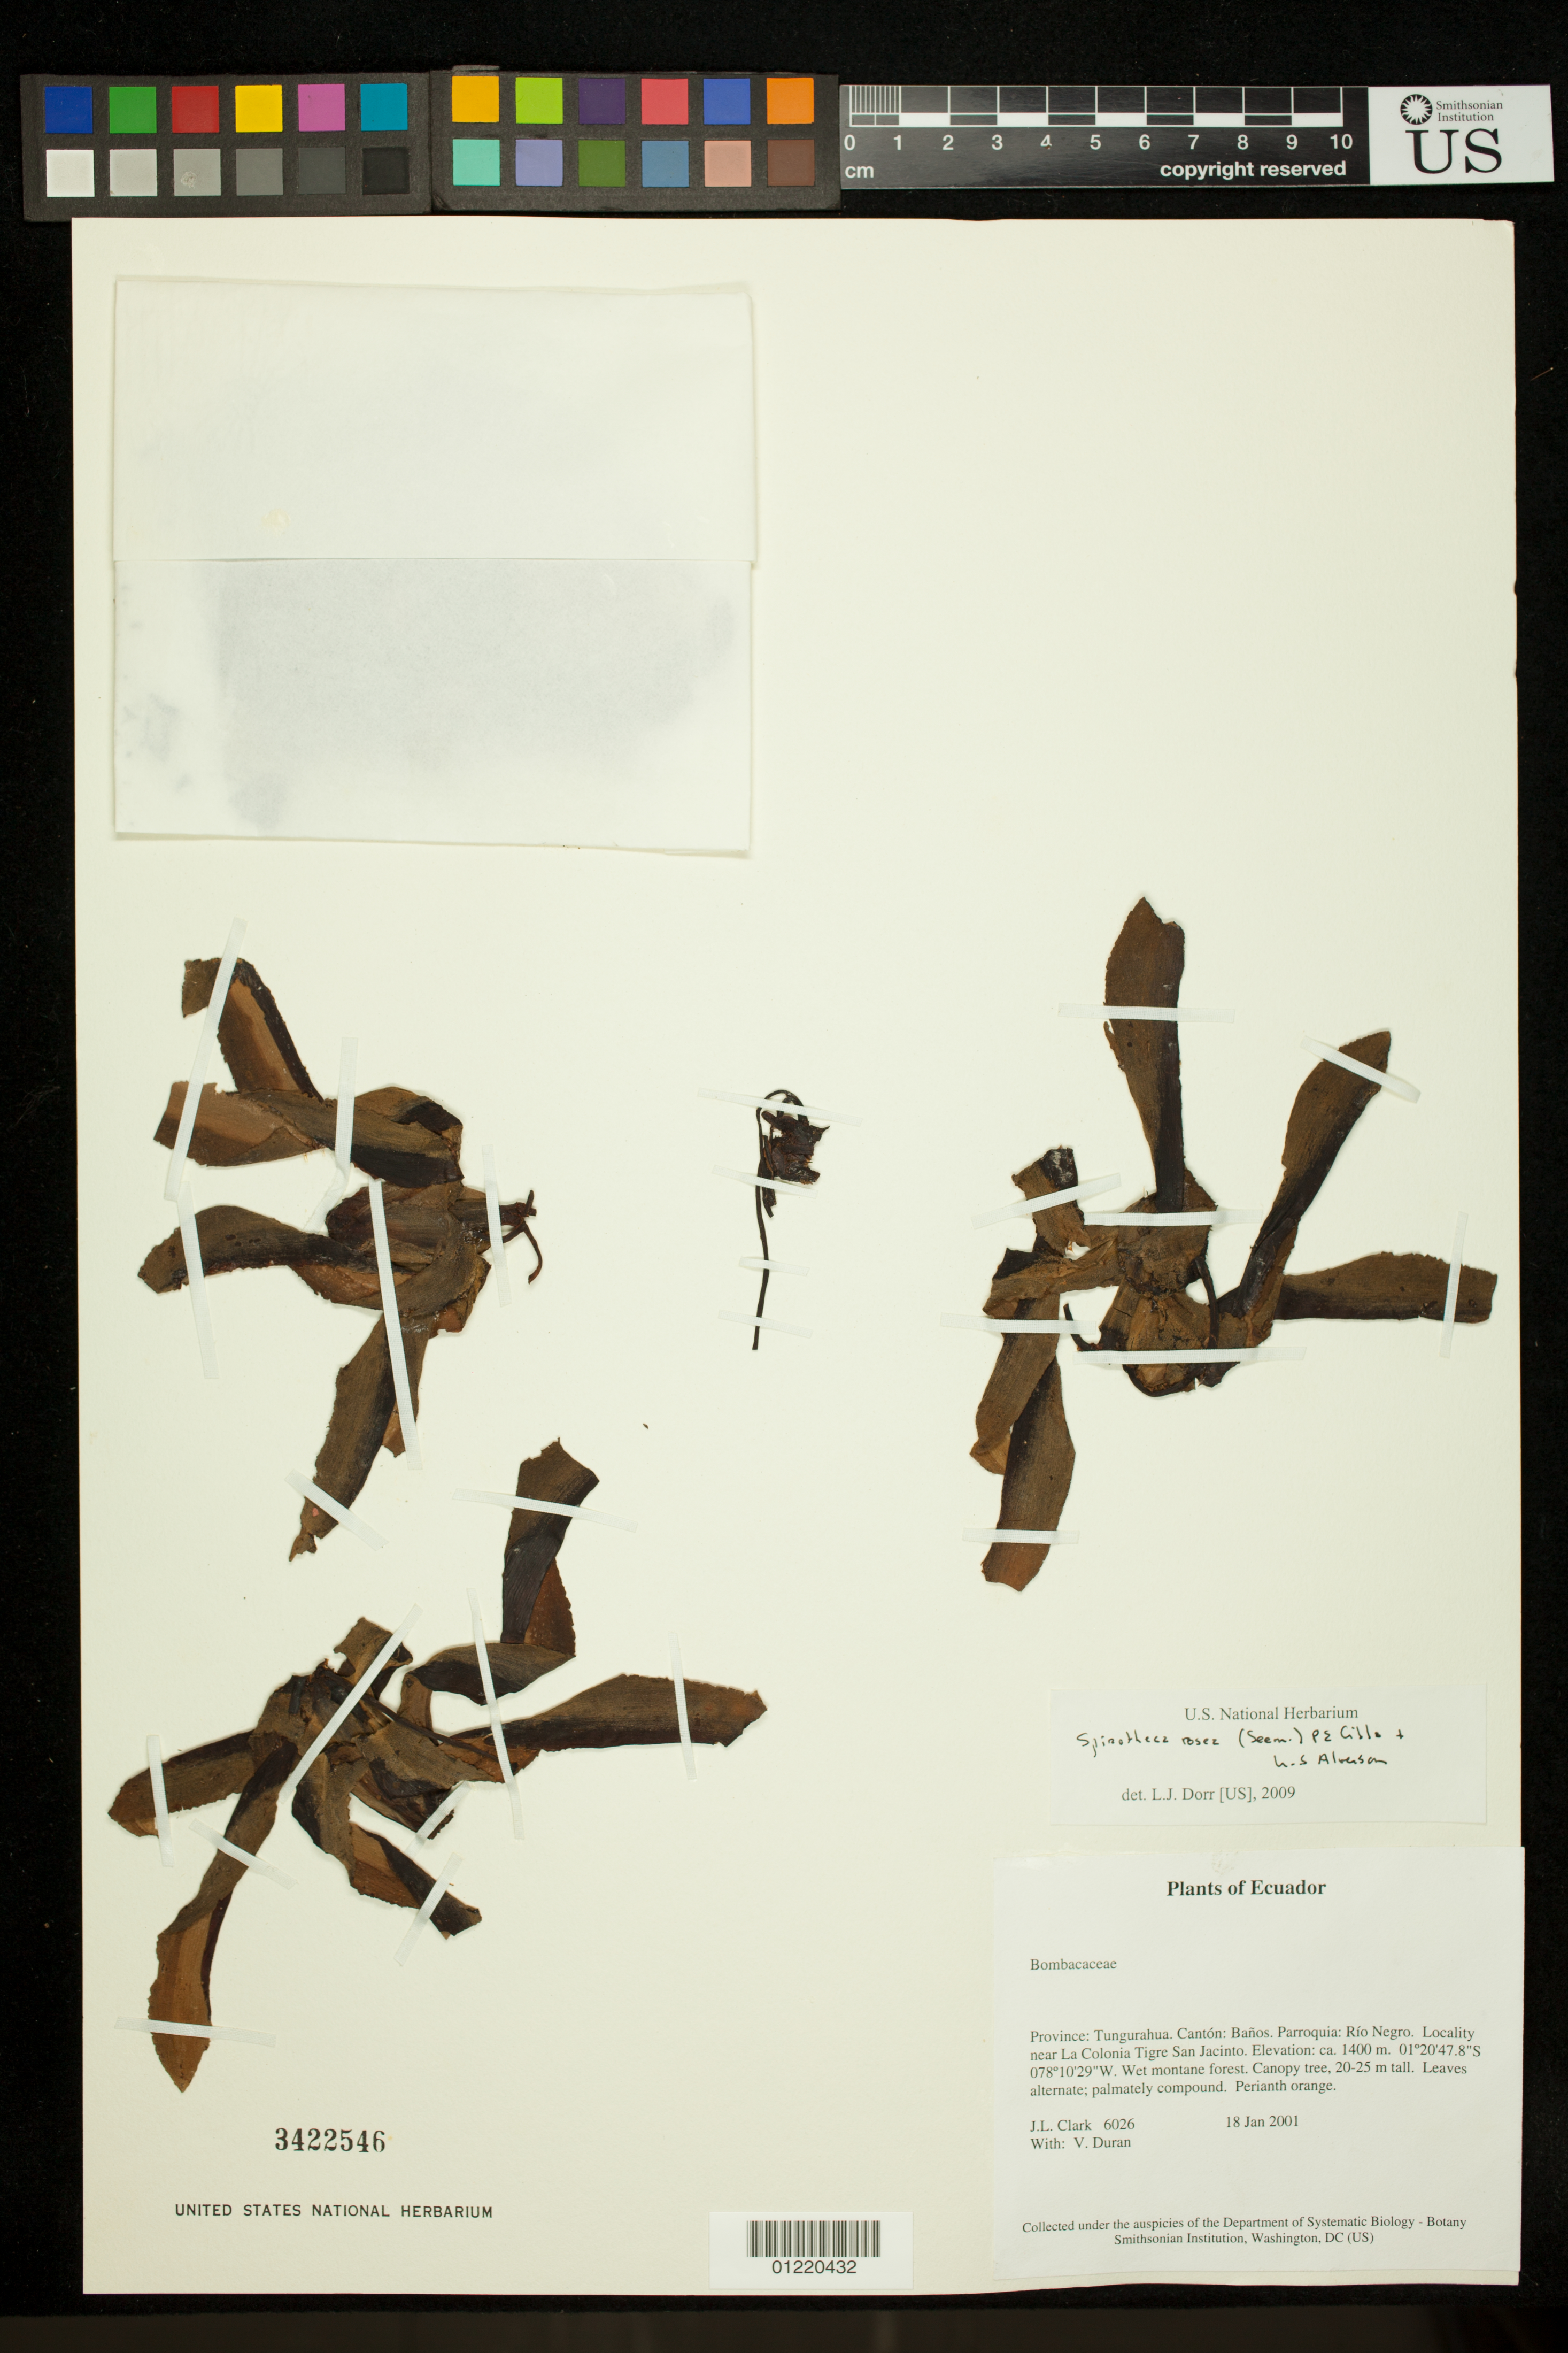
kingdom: Plantae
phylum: Tracheophyta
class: Magnoliopsida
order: Malvales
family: Malvaceae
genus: Spirotheca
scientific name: Spirotheca rosea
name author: (Cuatrec.) Gibbs & W.S. Alverson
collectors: J. L. Clark & V. Duran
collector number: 6026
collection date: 2001-01-18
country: Ecuador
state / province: Tungurahua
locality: Cantón: Baños. Parroquia: Río Negro. Locality near La Colonia Tigre San Jacinto.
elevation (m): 1400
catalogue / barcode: US 3422546